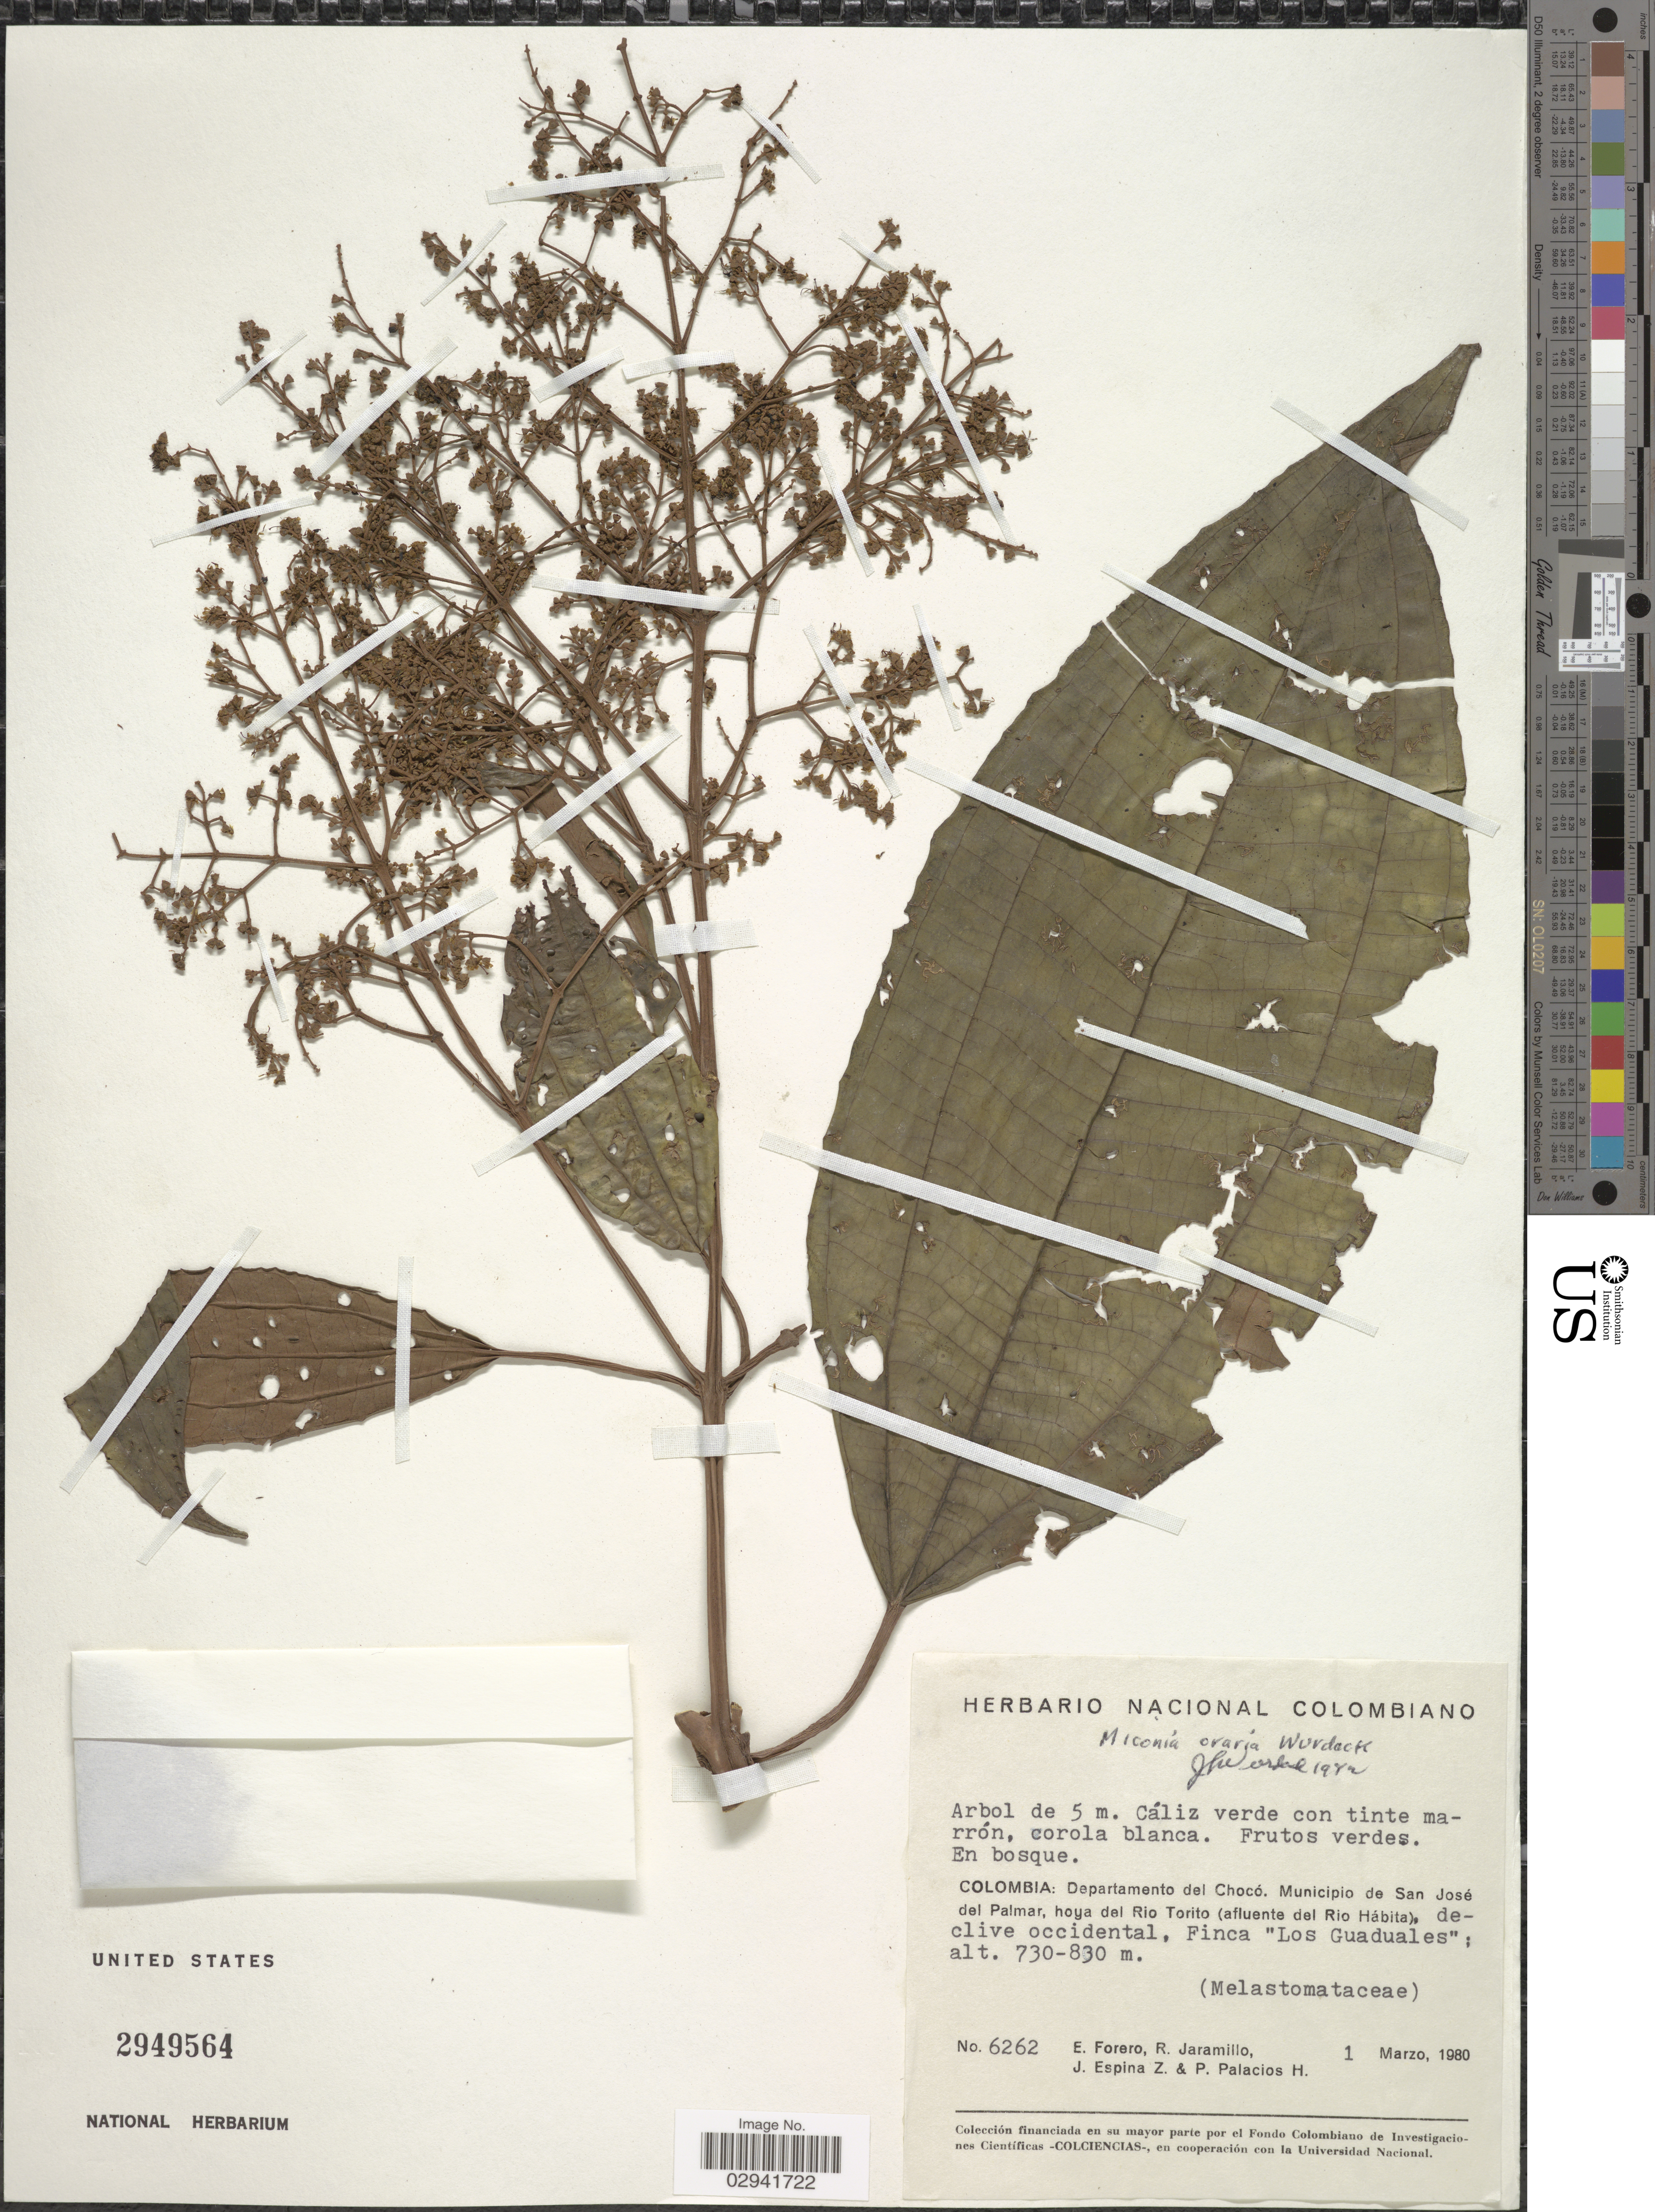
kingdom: Plantae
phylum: Tracheophyta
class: Magnoliopsida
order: Myrtales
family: Melastomataceae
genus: Miconia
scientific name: Miconia oraria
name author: Wurdack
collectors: E. Forero, R. Jaramillo, J. Espina Z. & P. Palacios H.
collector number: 6262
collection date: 1980-03-01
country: Colombia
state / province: Chocó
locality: Departamento del Chocó. Municipio de San José del Palmar, hoya del Rio Torito (afluente del Rio Hábita), declive occidental, Finca "Los Guaduales".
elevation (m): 730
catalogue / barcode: US 2949564